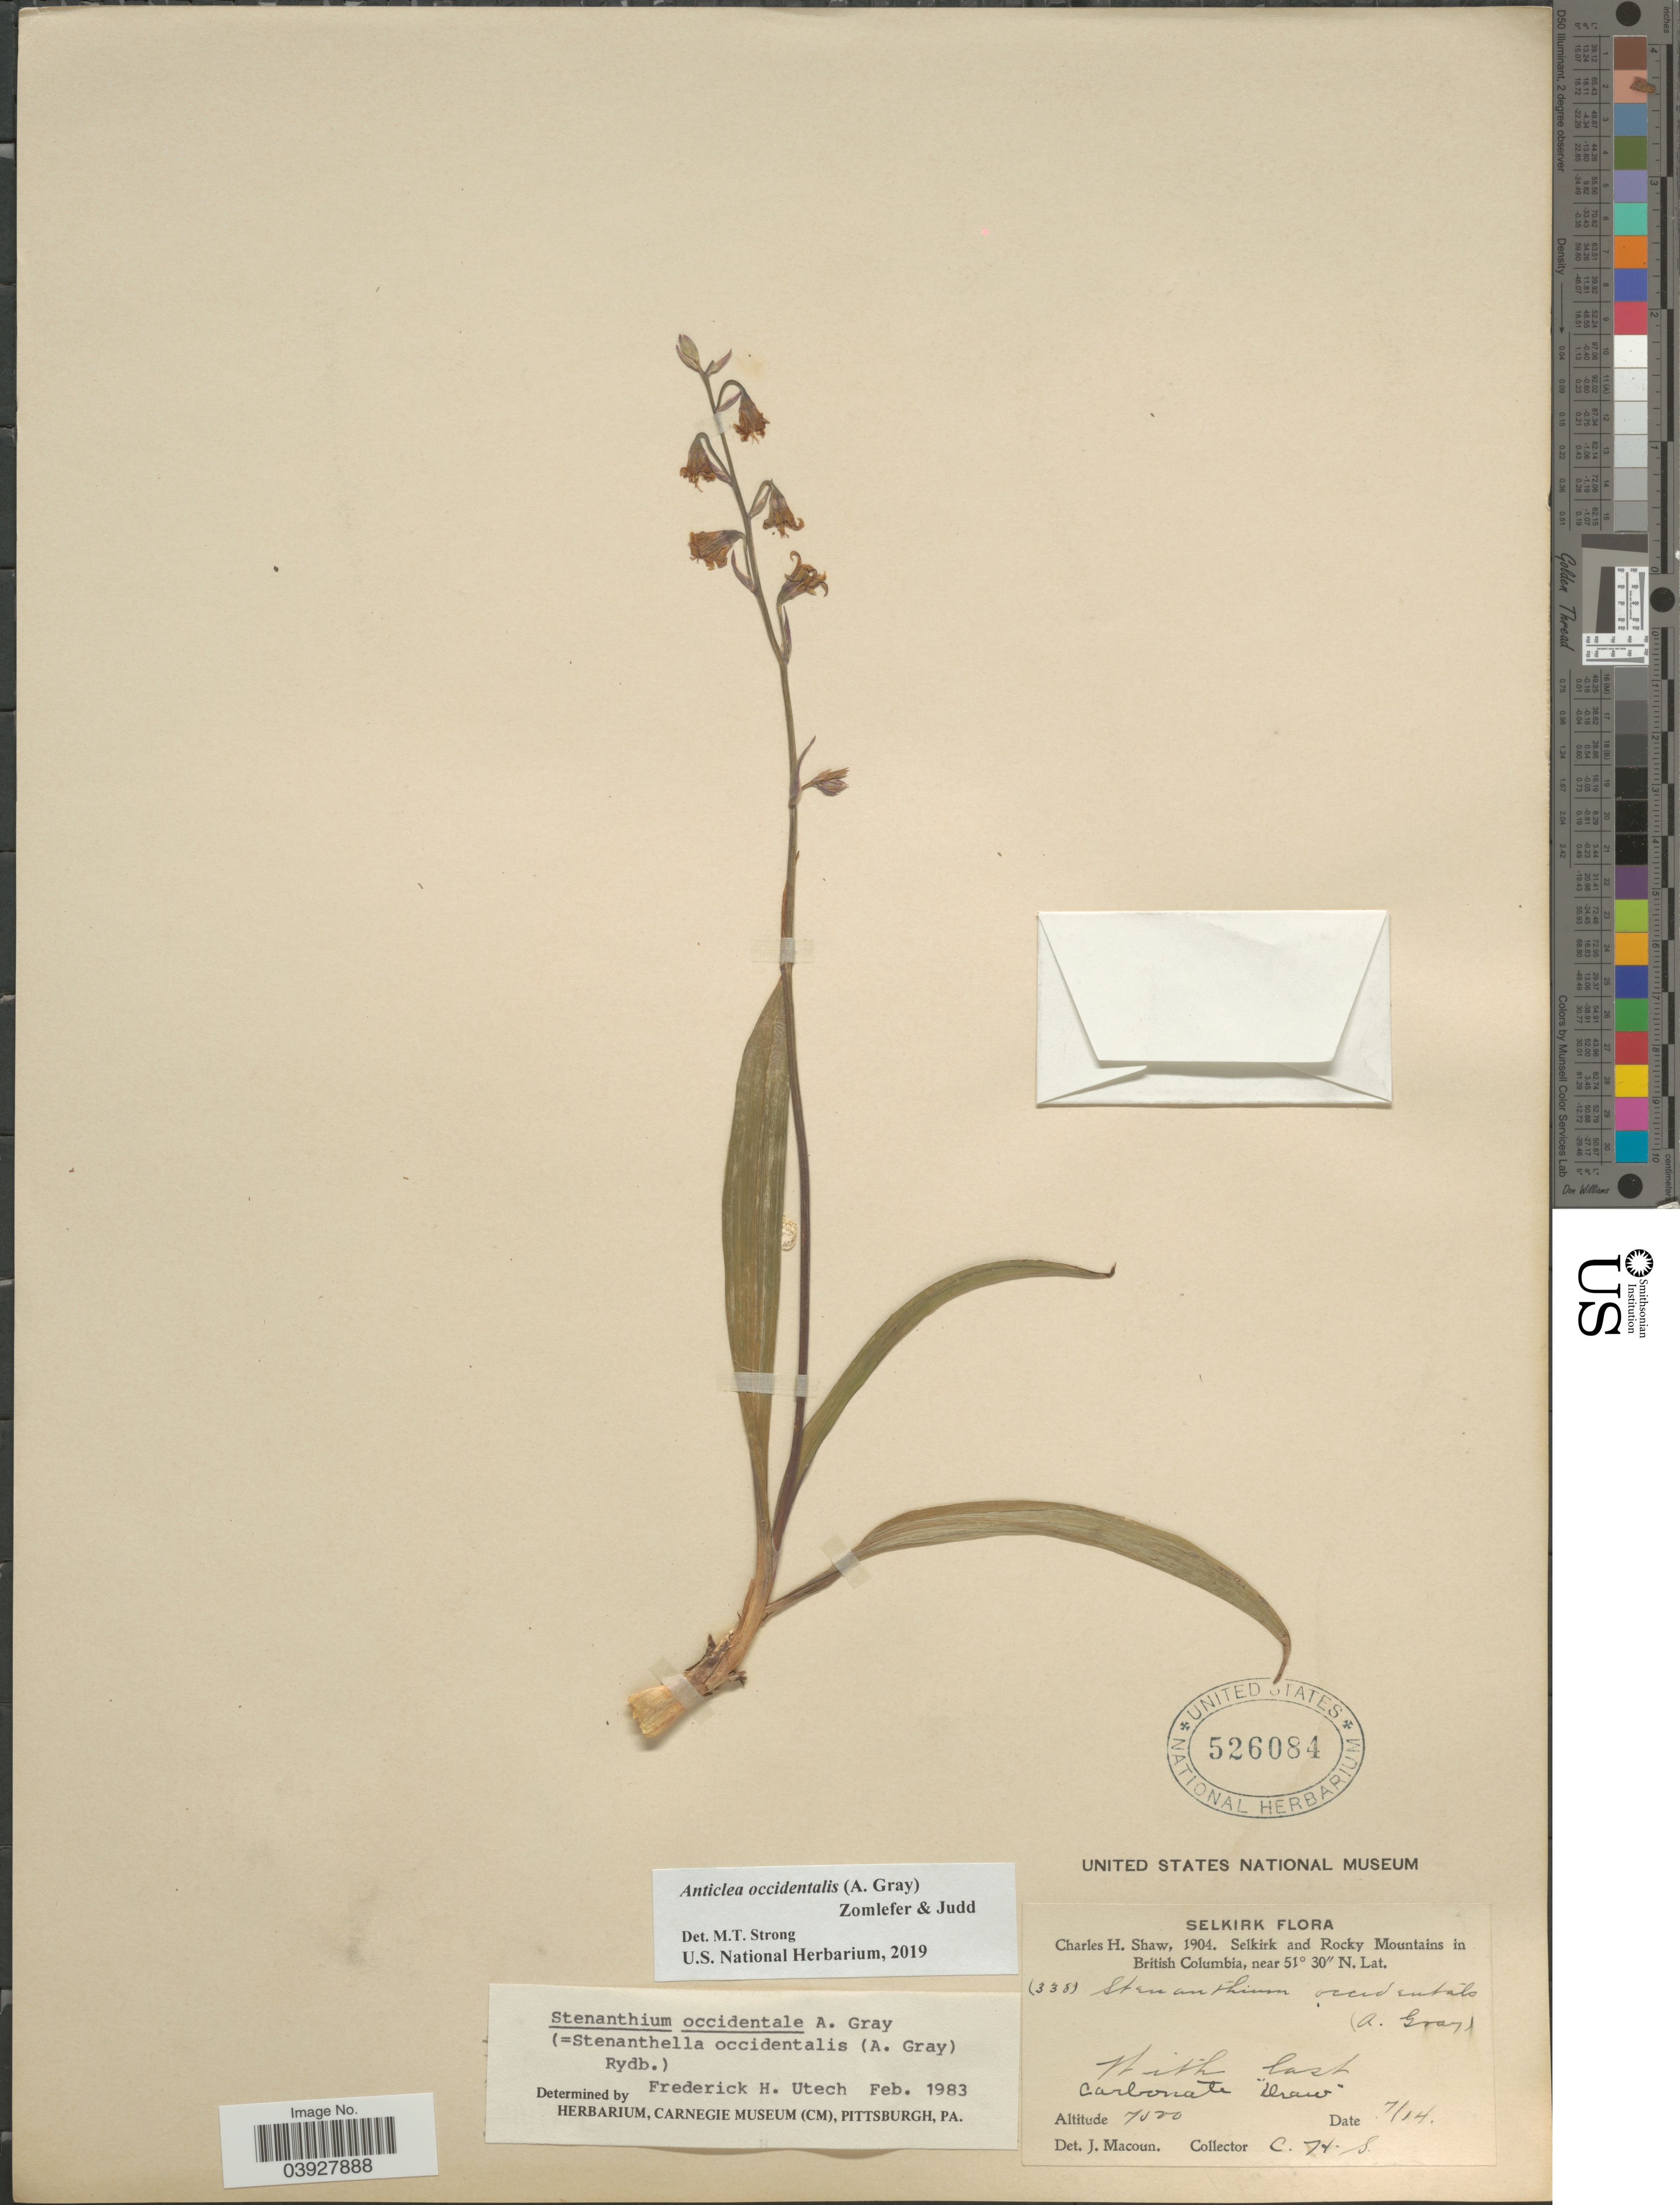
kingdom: Plantae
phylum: Tracheophyta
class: Liliopsida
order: Liliales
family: Melanthiaceae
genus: Anticlea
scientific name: Anticlea occidentalis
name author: (A. Gray) Zomlefer & Judd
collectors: C. H. Shaw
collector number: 338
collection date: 1904-07-14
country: Canada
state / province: British Columbia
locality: Selkirk. Selkirk and Rocky Mountains in British Columbia. Carbonate "Draw".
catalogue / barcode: US 526084